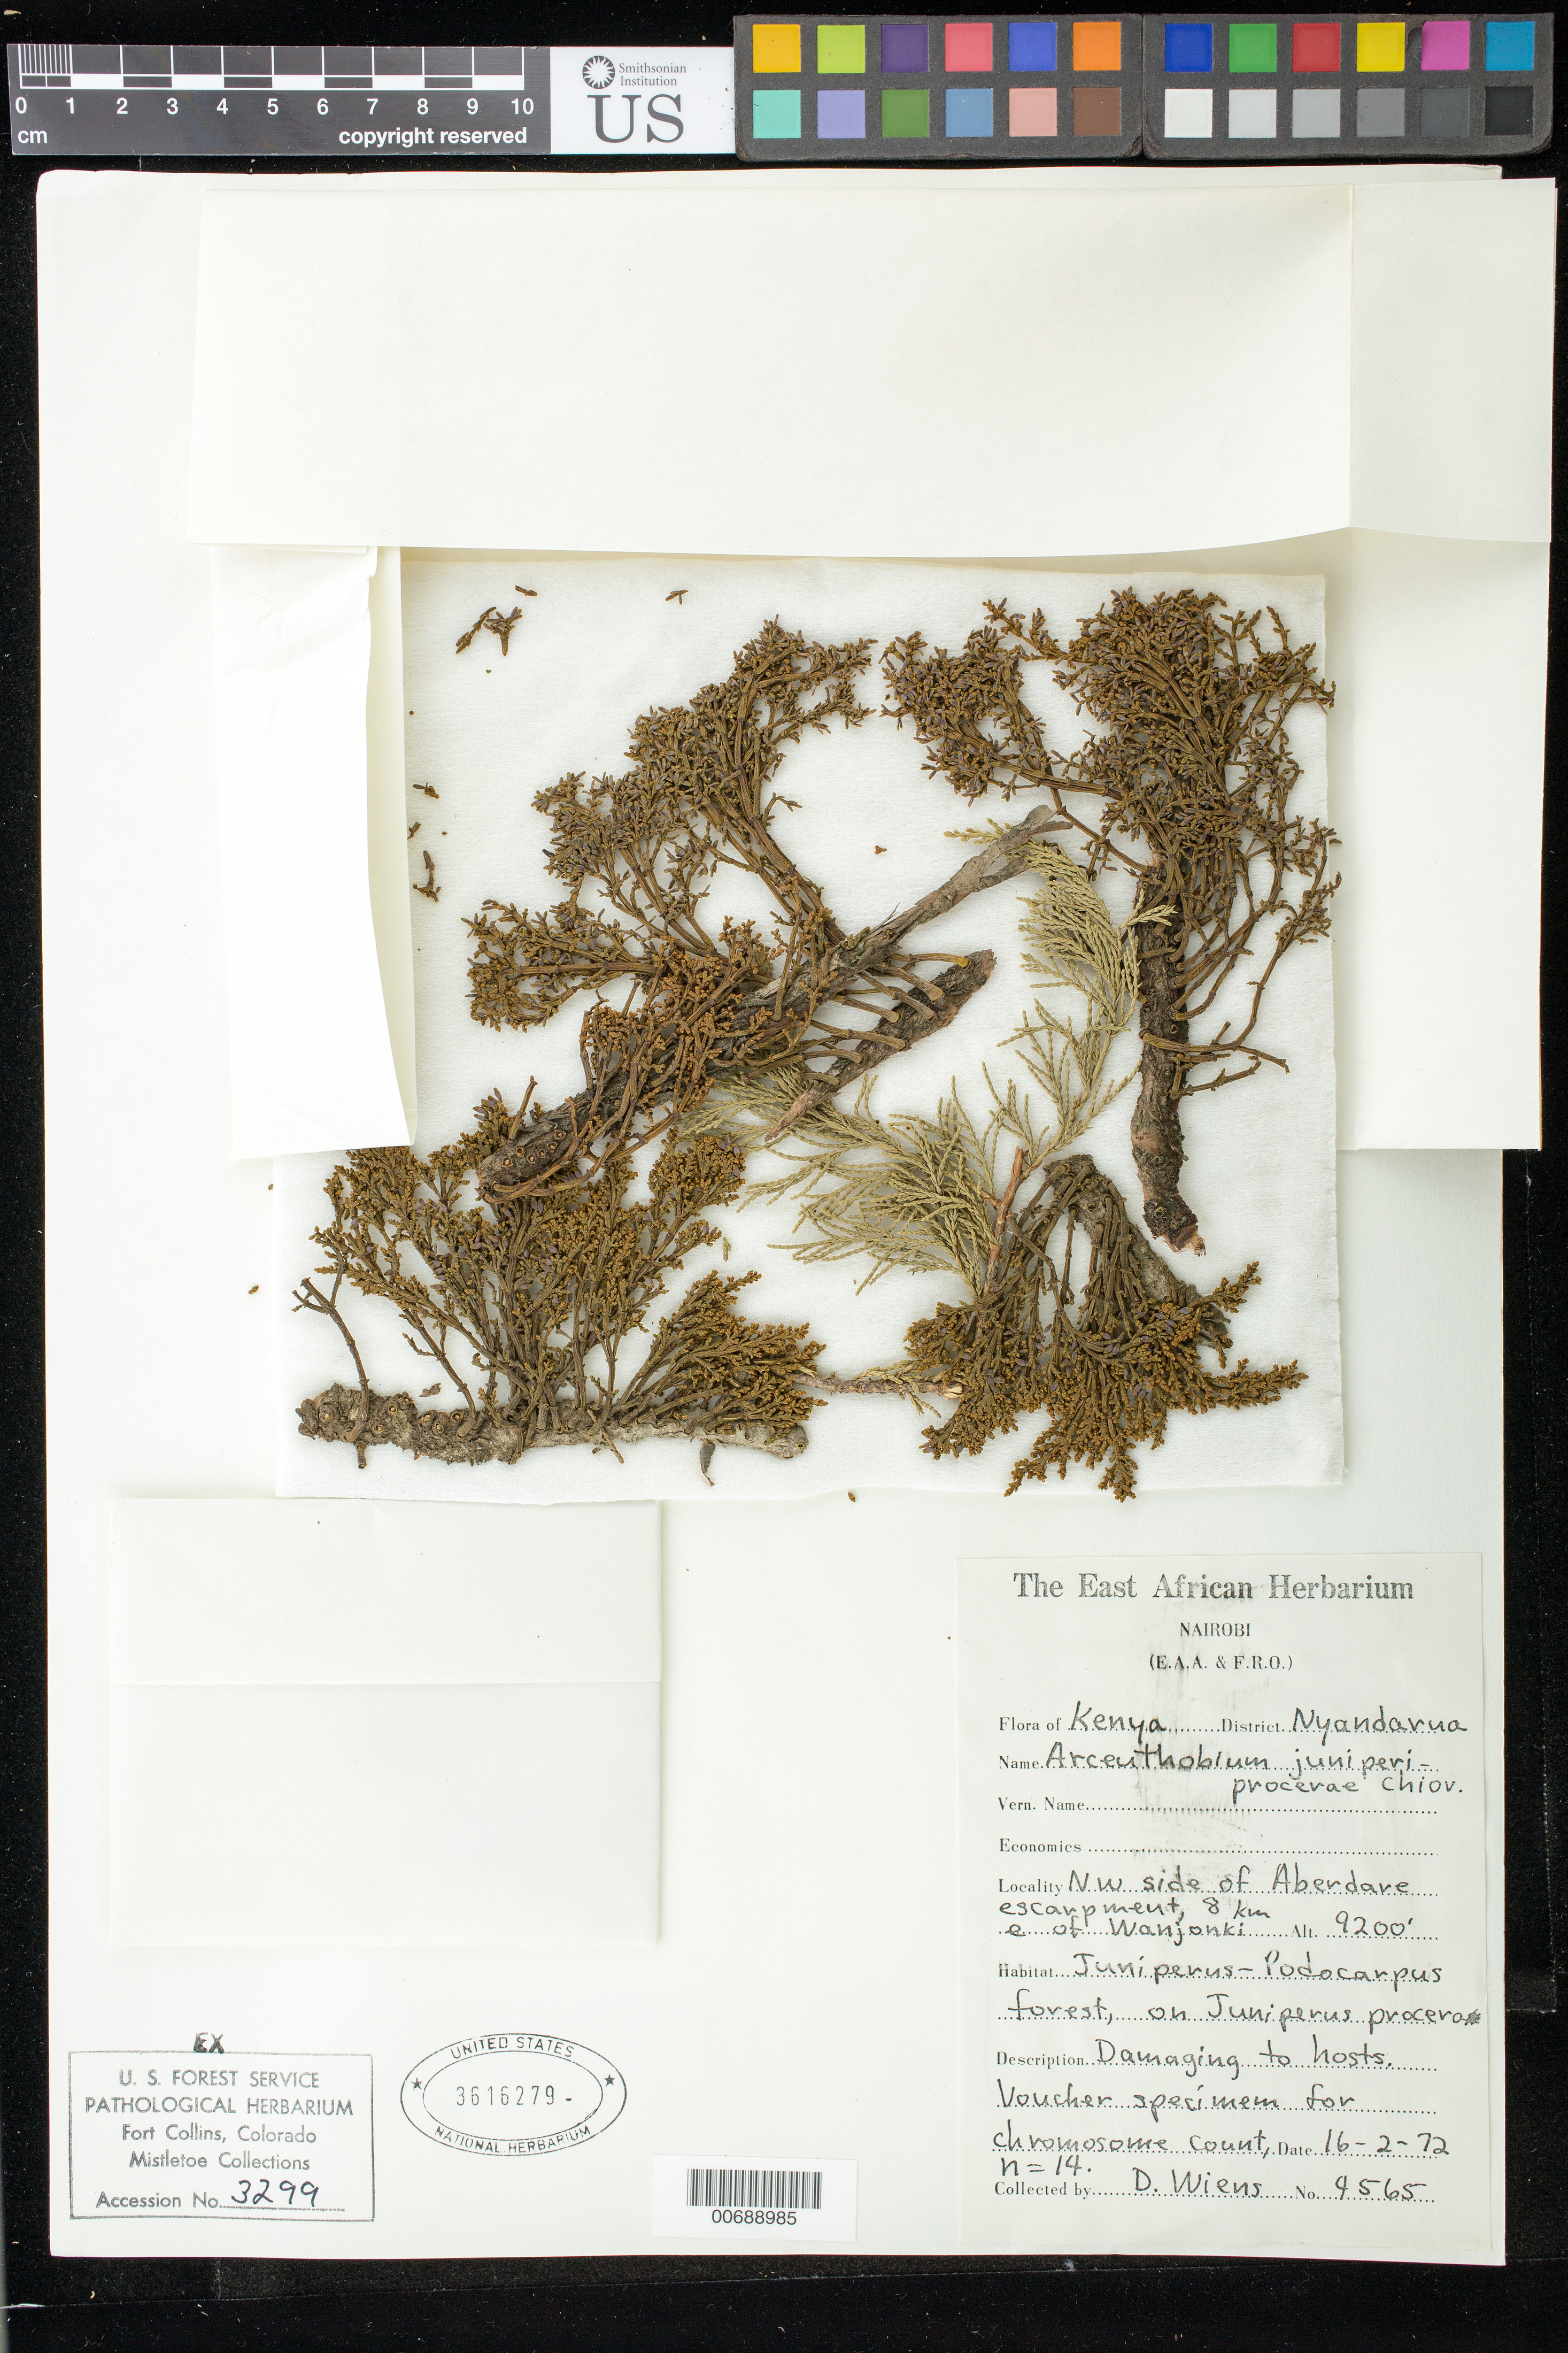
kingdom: Plantae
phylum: Tracheophyta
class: Pinopsida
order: Pinales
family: Cupressaceae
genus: Juniperus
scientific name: Juniperus procera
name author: Hochst. ex Endl.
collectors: D. Wiens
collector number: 4565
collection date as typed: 16 Feb 1972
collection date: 1972-02-16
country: Kenya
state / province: Nyandarua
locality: NW side of Aberdare escarpment. 8 km E of Wanjonki.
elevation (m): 2804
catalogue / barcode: US 3616279